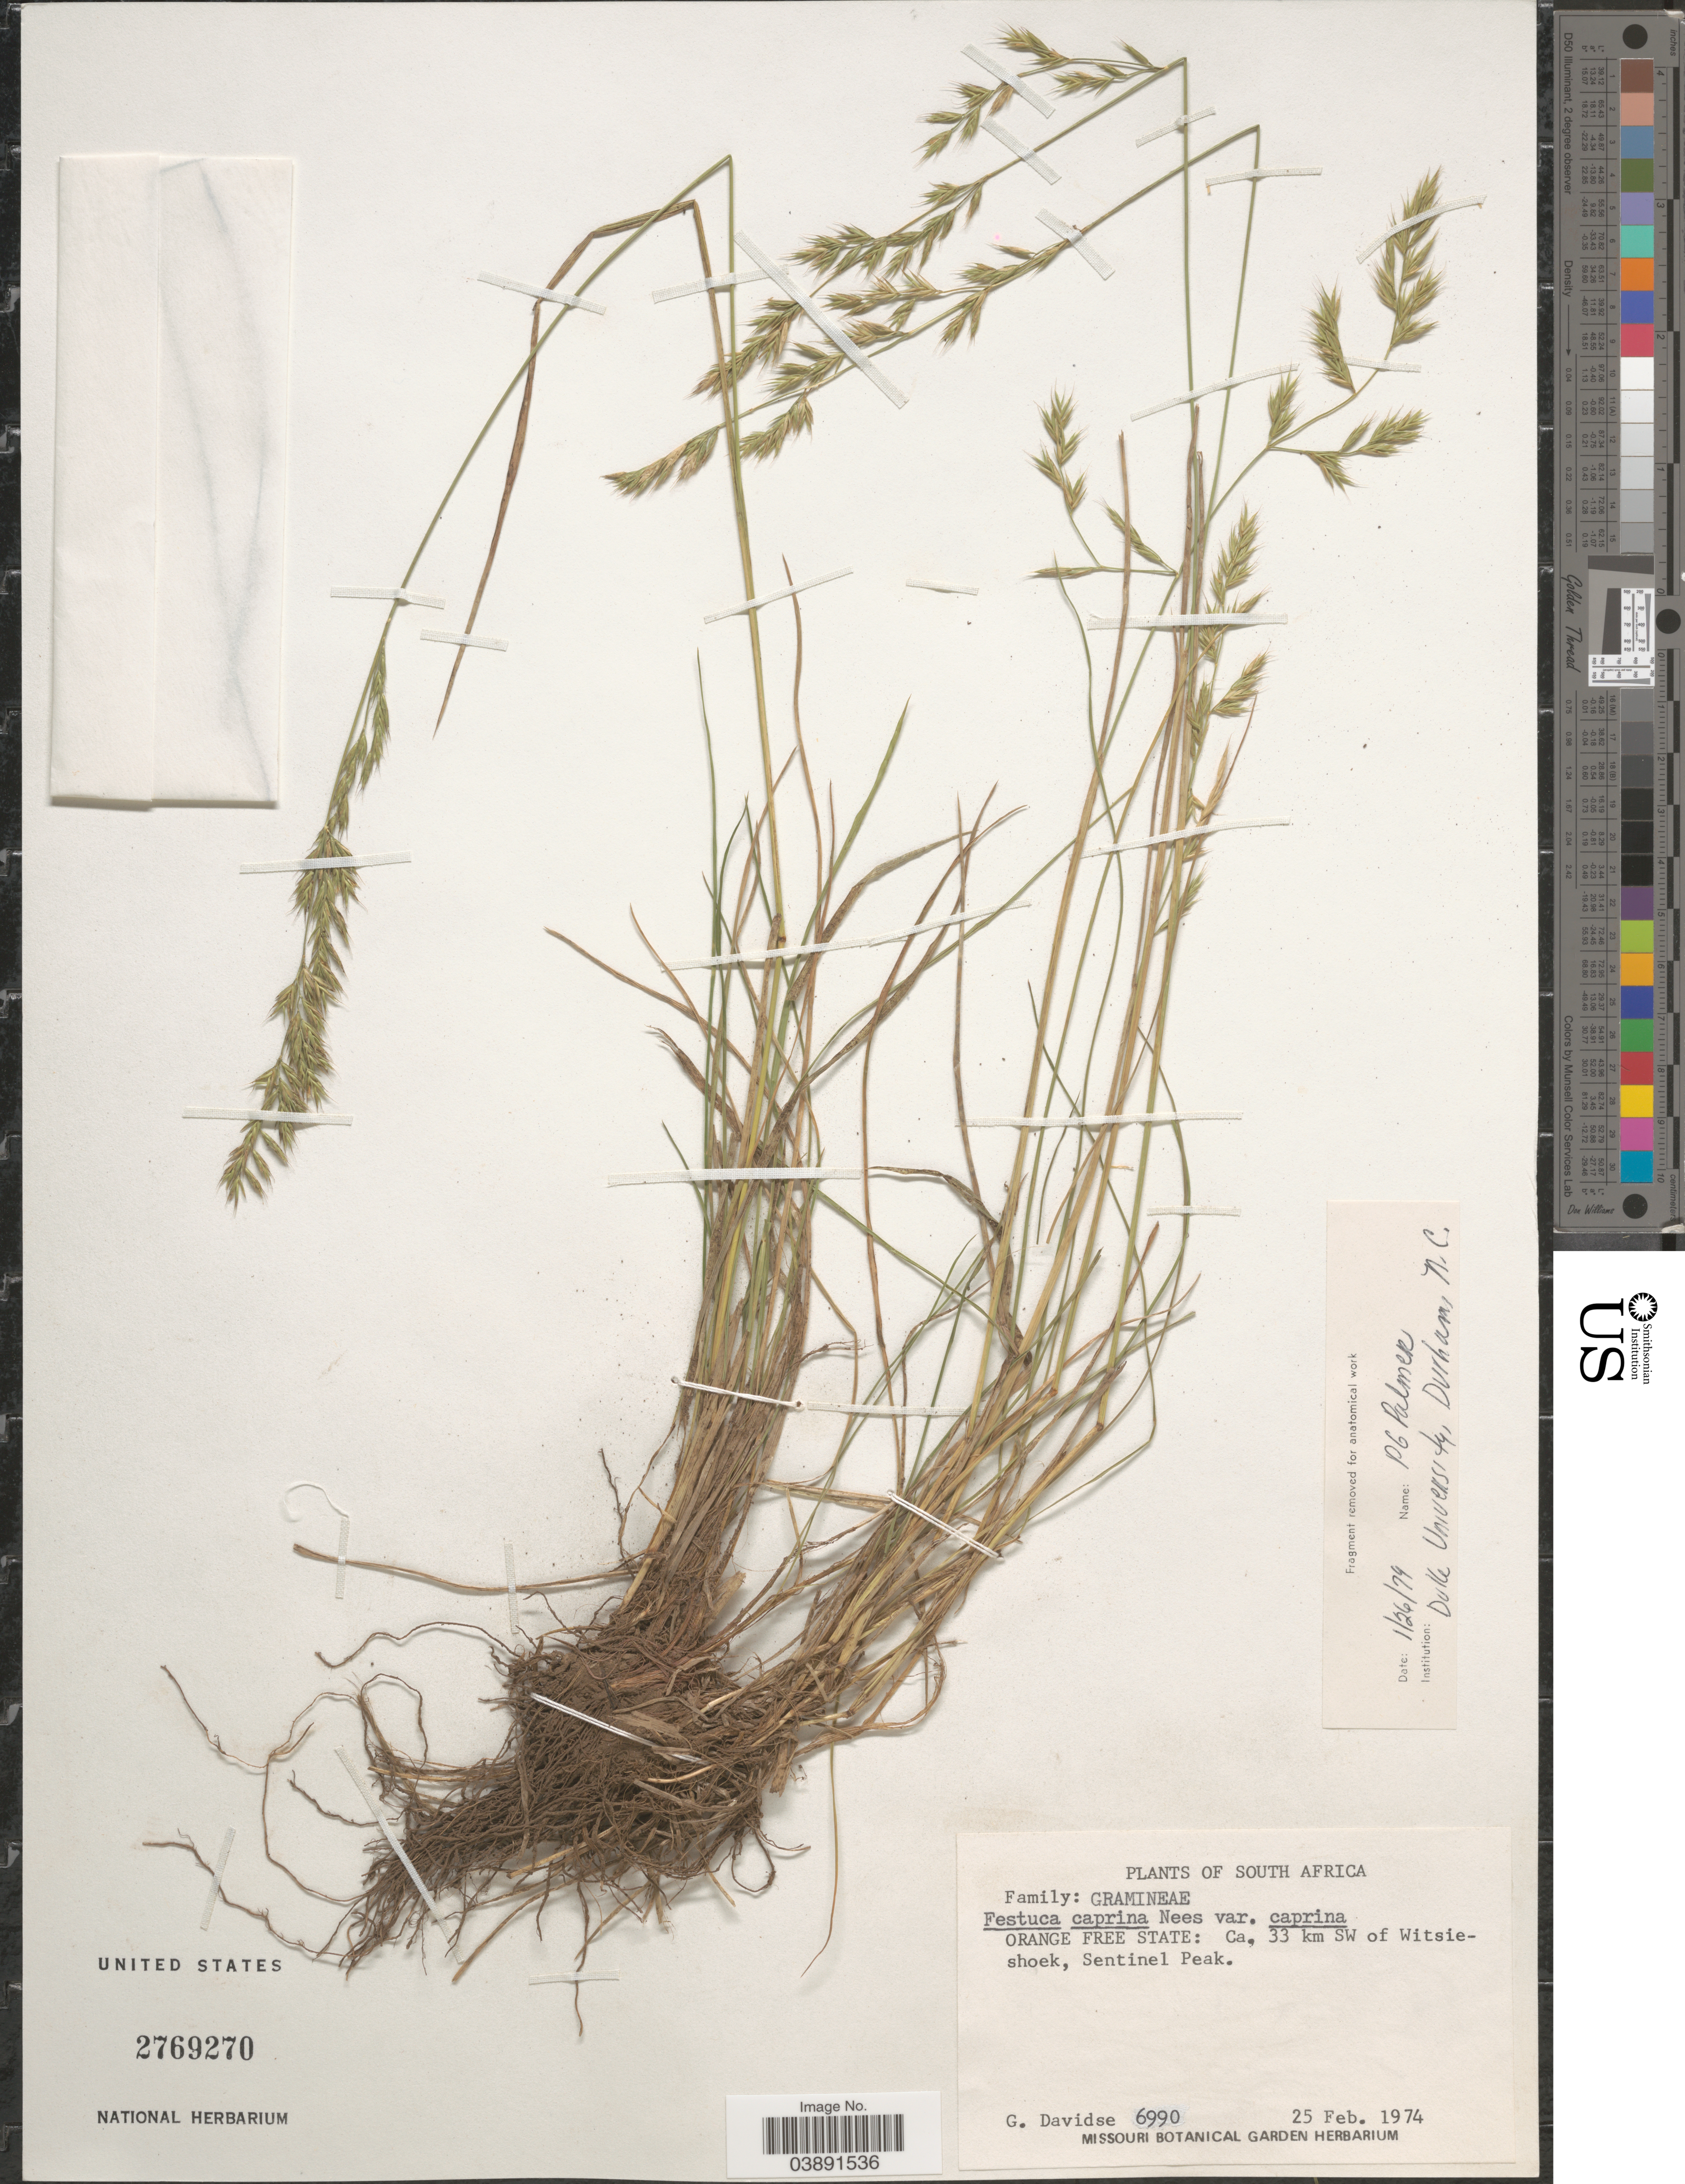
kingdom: Plantae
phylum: Tracheophyta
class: Liliopsida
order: Poales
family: Poaceae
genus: Festuca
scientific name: Festuca caprina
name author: Nees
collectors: G. Davidse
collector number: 6990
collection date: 1974-02-25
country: South Africa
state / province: Free State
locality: Orange Free State: Ca. 33 km SW of Witsieshoek, Sentinel Peak.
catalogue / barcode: US 2769270